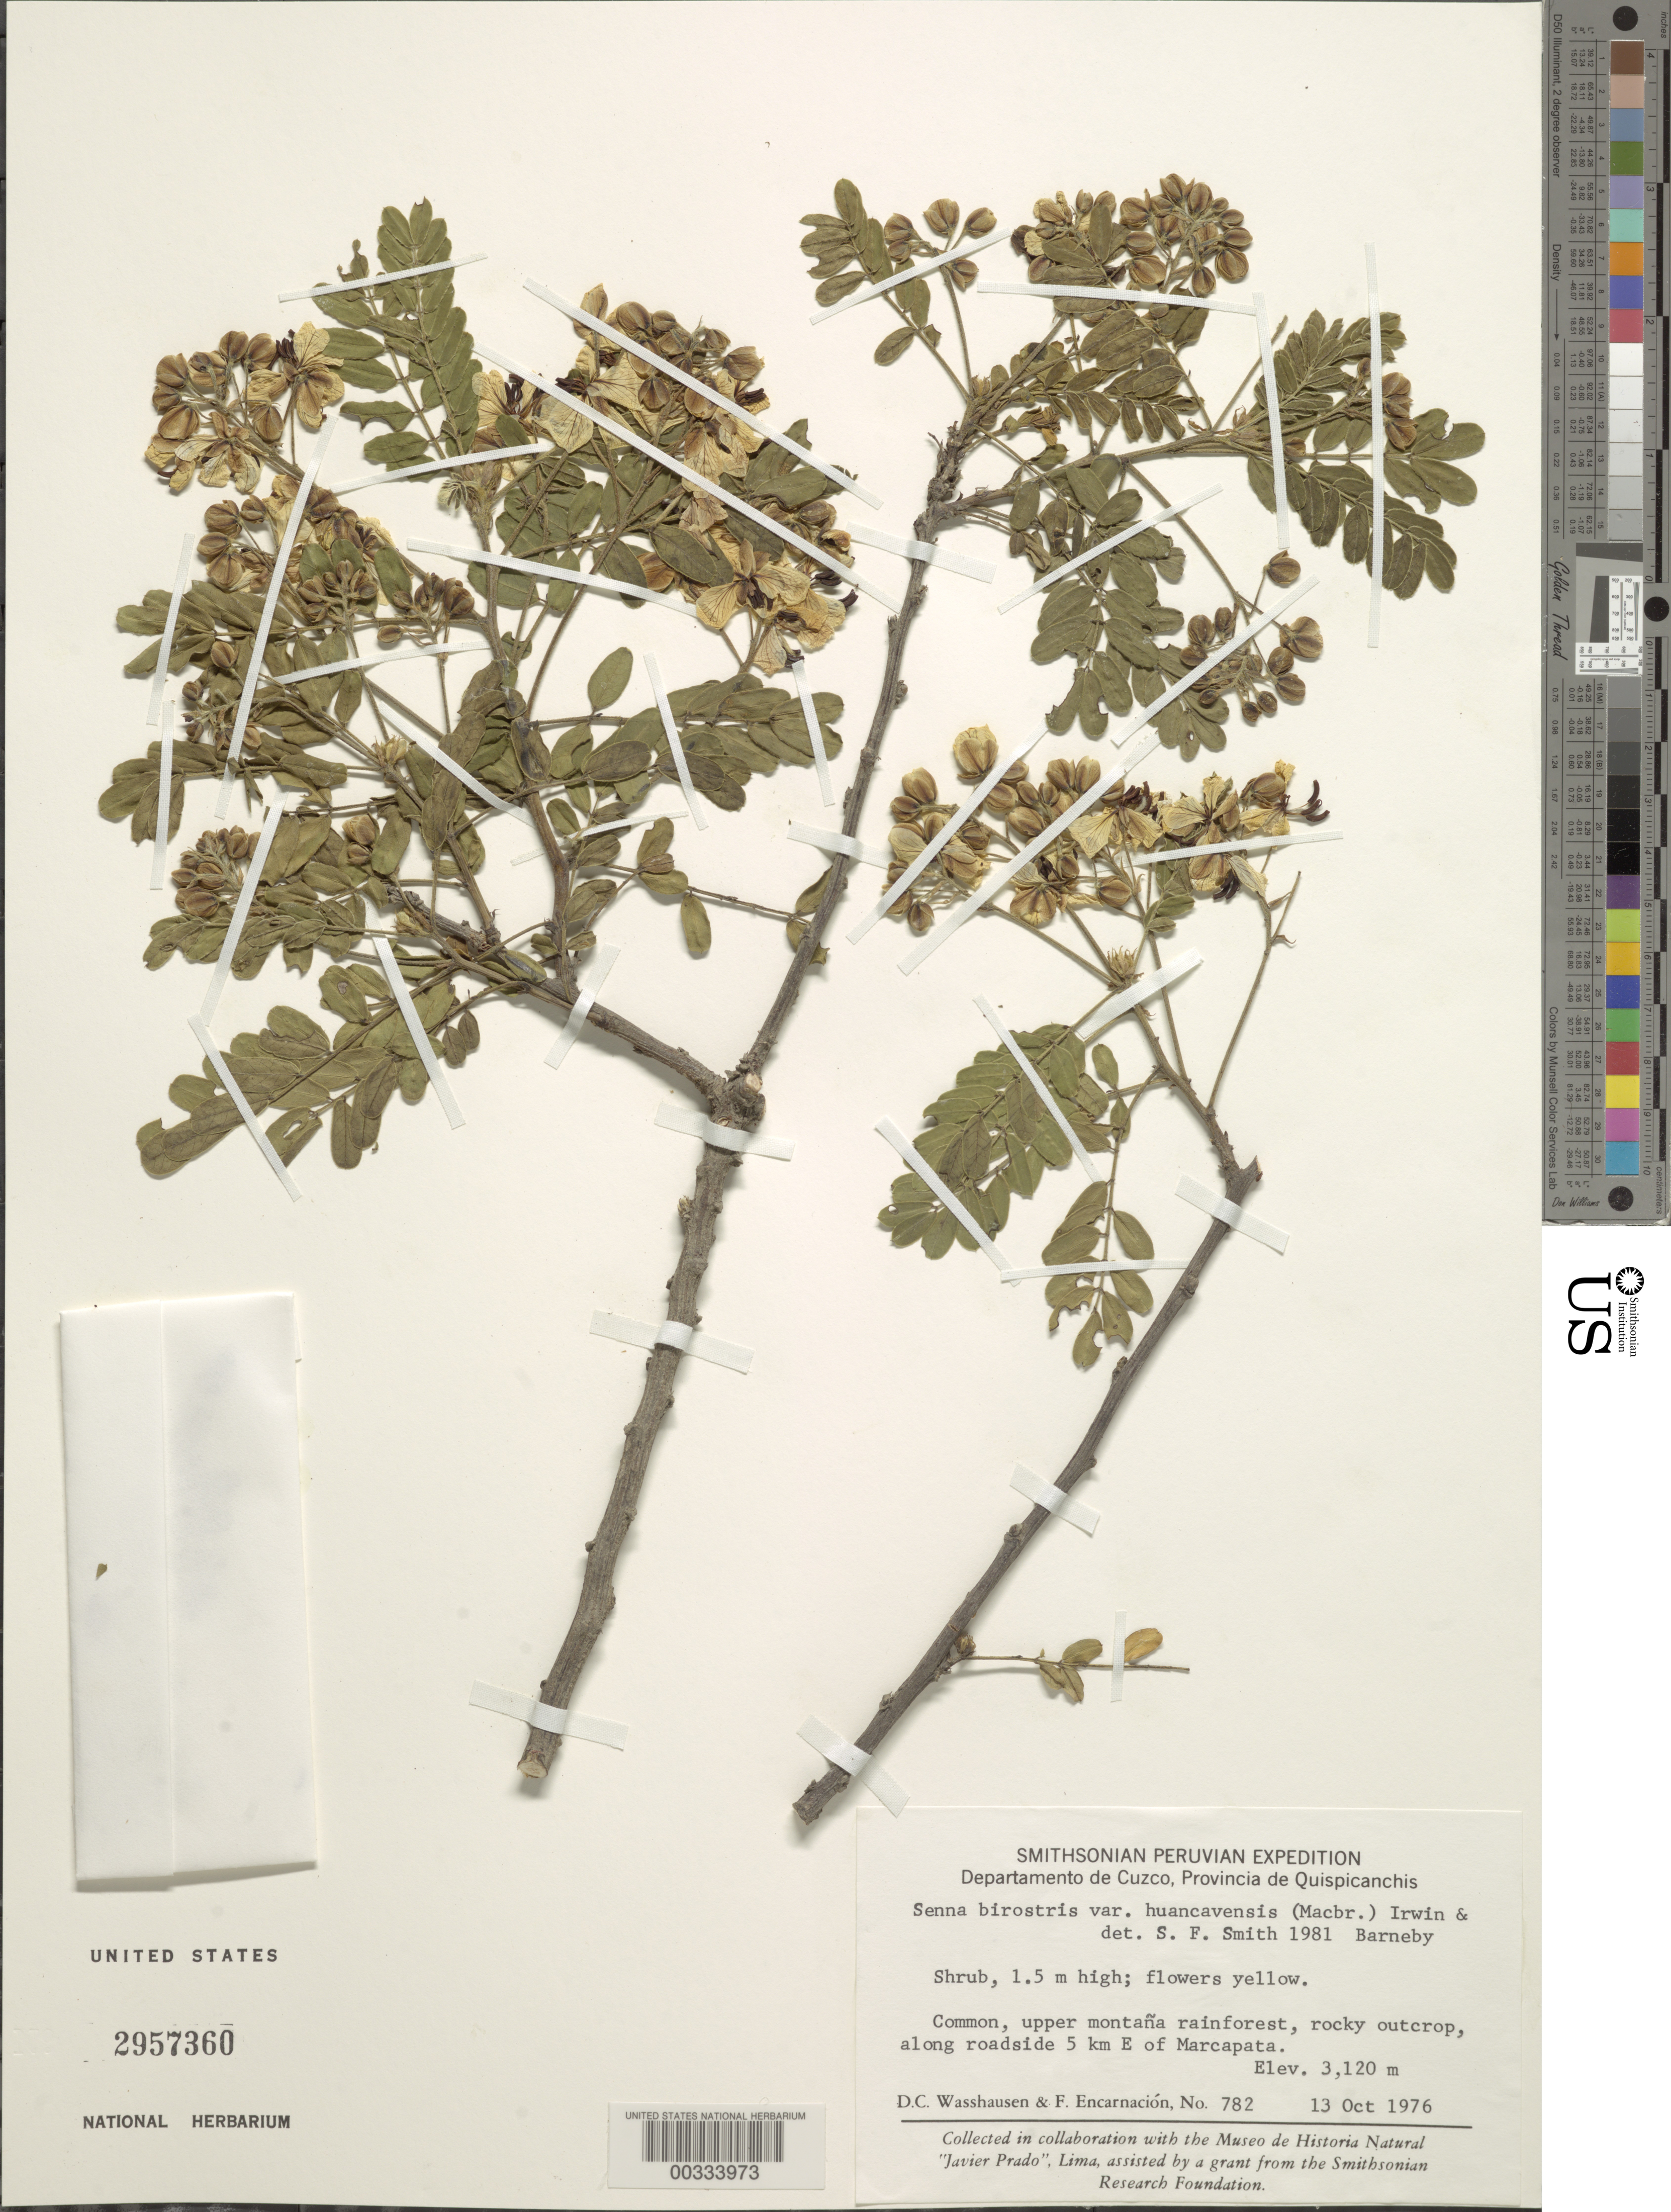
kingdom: Plantae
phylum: Tracheophyta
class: Magnoliopsida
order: Fabales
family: Fabaceae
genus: Senna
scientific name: Senna birostris var. huancavensis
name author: (J.F. Macbr.) H.S. Irwin & Barneby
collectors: D. C. Wasshausen & F. Encarnación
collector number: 782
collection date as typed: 13 Oct 1976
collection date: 1976-10-13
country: Peru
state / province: Cusco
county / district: Quispicanchis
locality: along roadside 5 km E of Marcapata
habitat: Upper montana rainforest, rocky outcrop, along roadside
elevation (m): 3120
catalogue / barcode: US 2957360